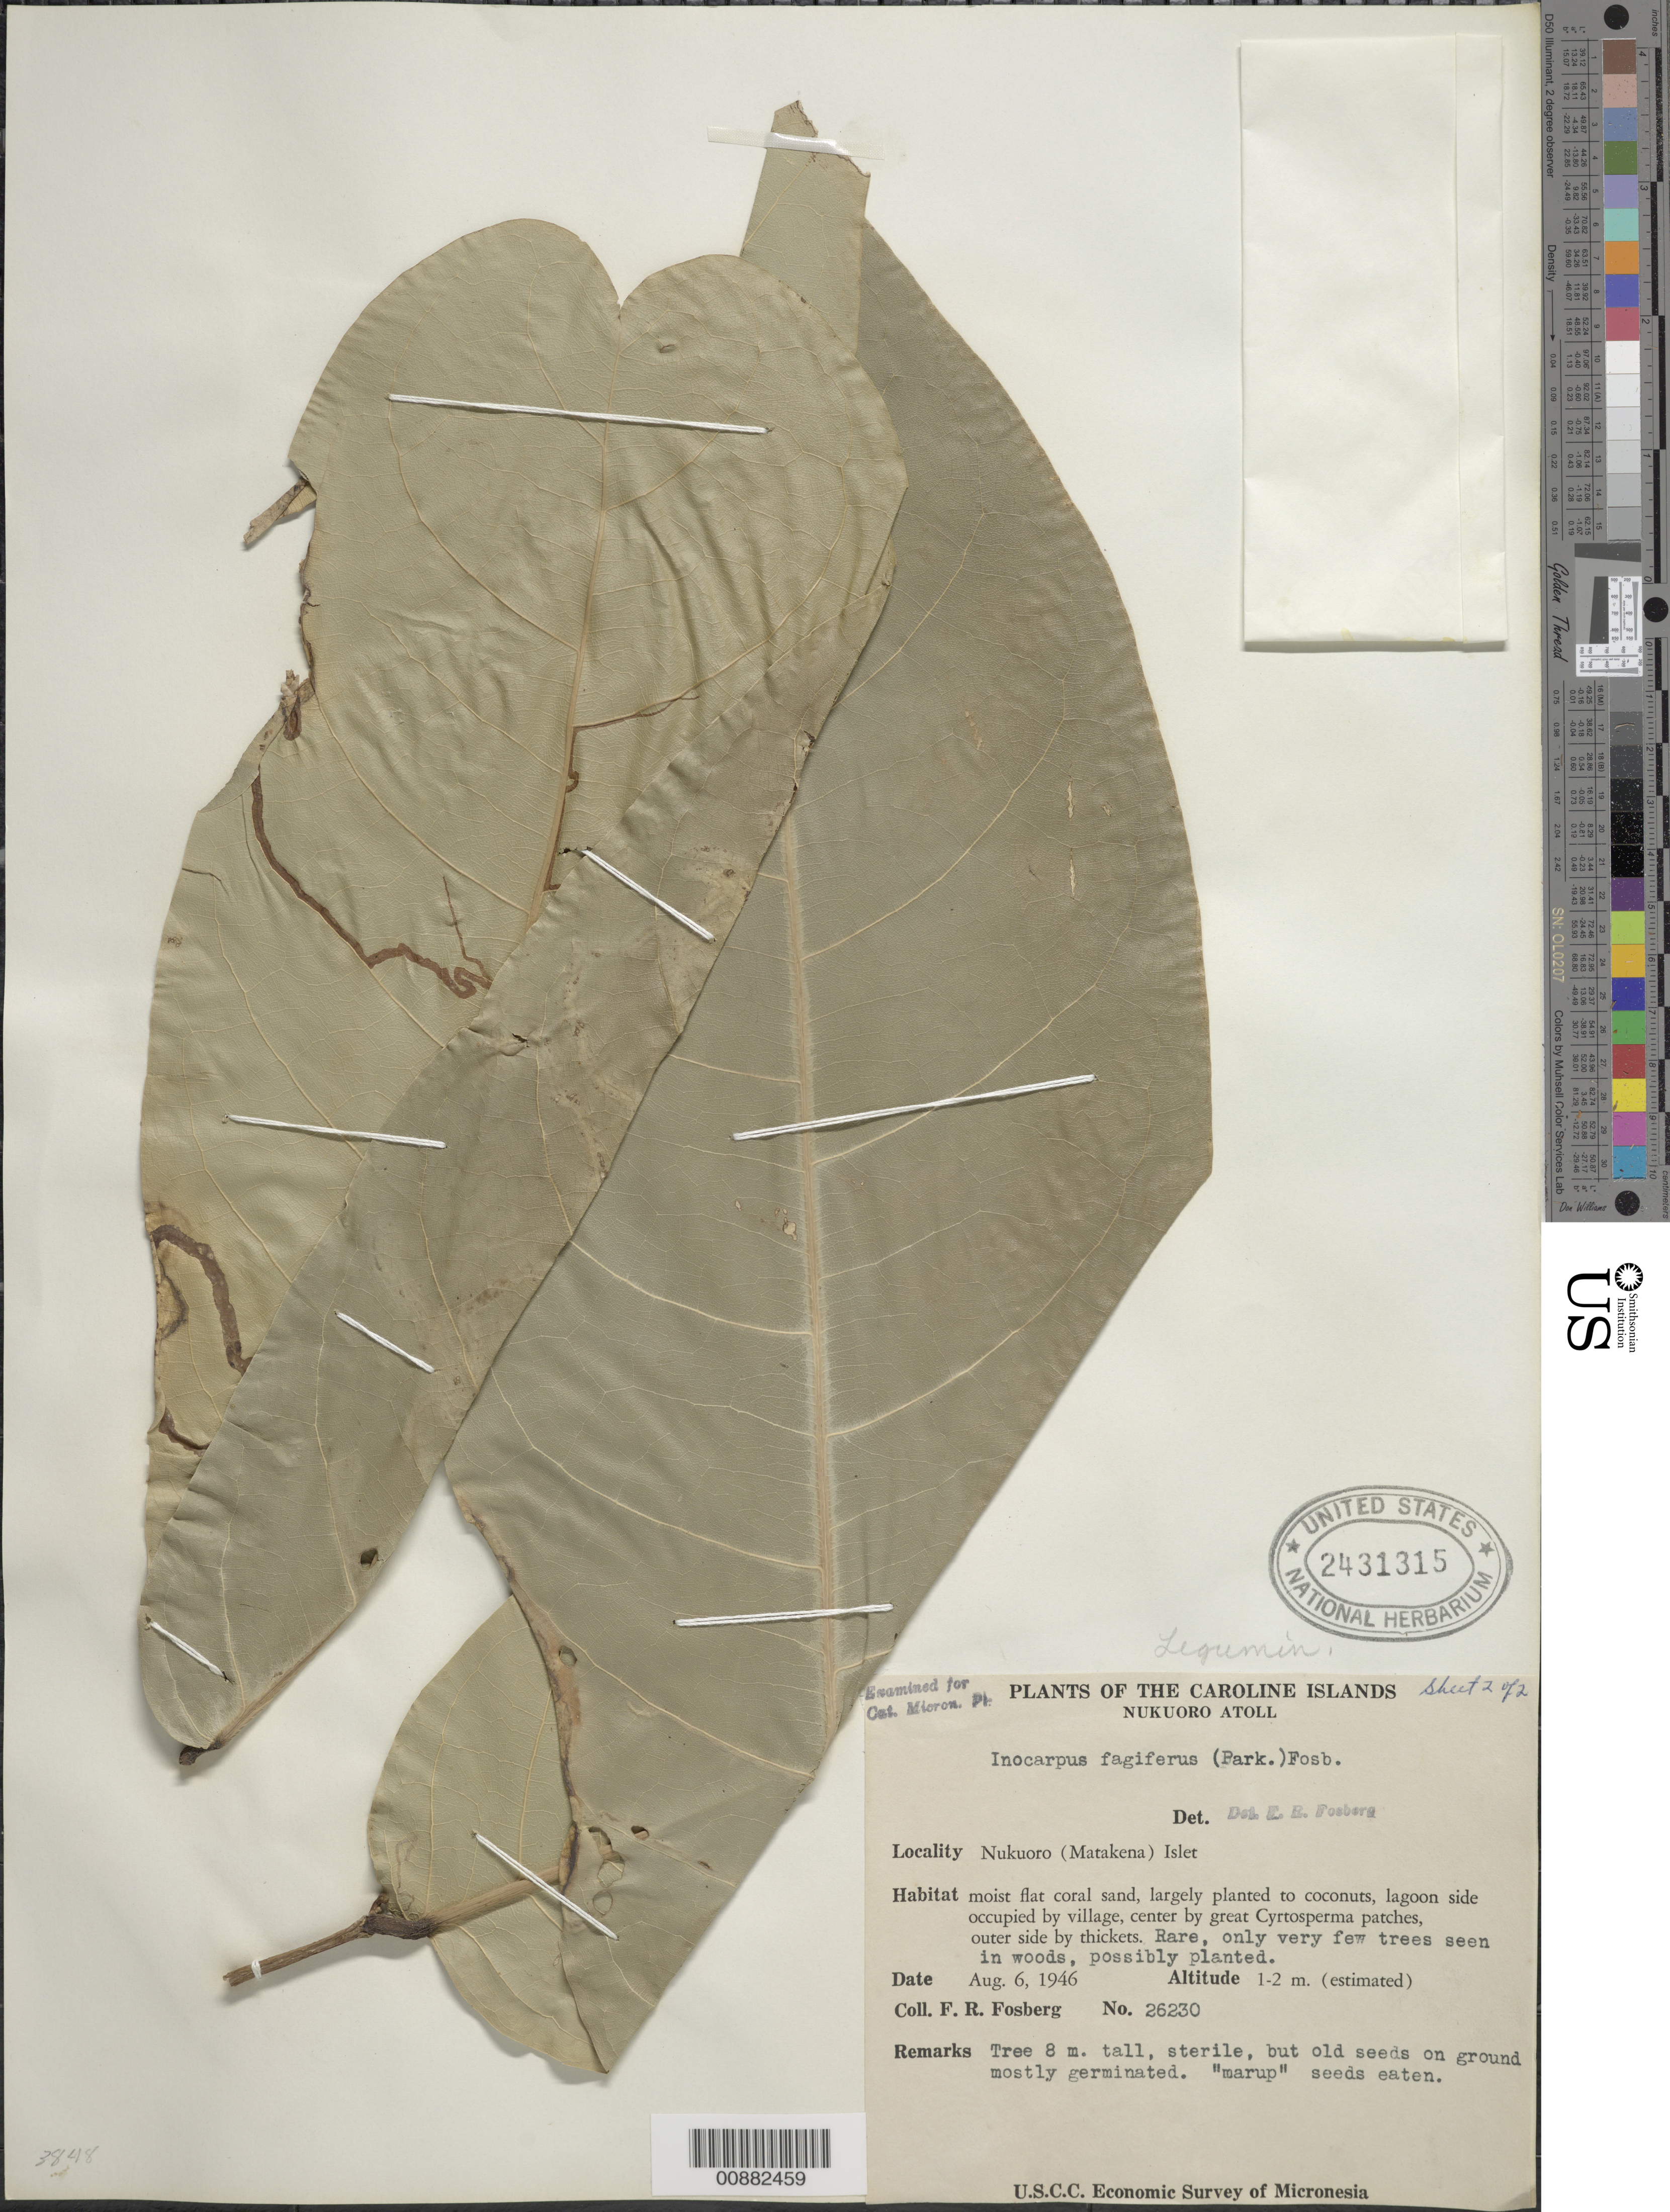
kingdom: Plantae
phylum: Tracheophyta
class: Magnoliopsida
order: Fabales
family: Fabaceae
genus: Inocarpus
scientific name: Inocarpus fagifer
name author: (Parkinson) Fosberg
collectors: F. R. Fosberg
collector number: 26230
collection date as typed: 06 Aug 1946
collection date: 1946-08-06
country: Micronesia, Federated States of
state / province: Pohnpei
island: Nukuoro Atoll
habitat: Moist flat coral sand, largely planted to coconuts, lagoon side occupie by village, center by great Cyrtosperma patches oute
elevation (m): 1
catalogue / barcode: US 2431315